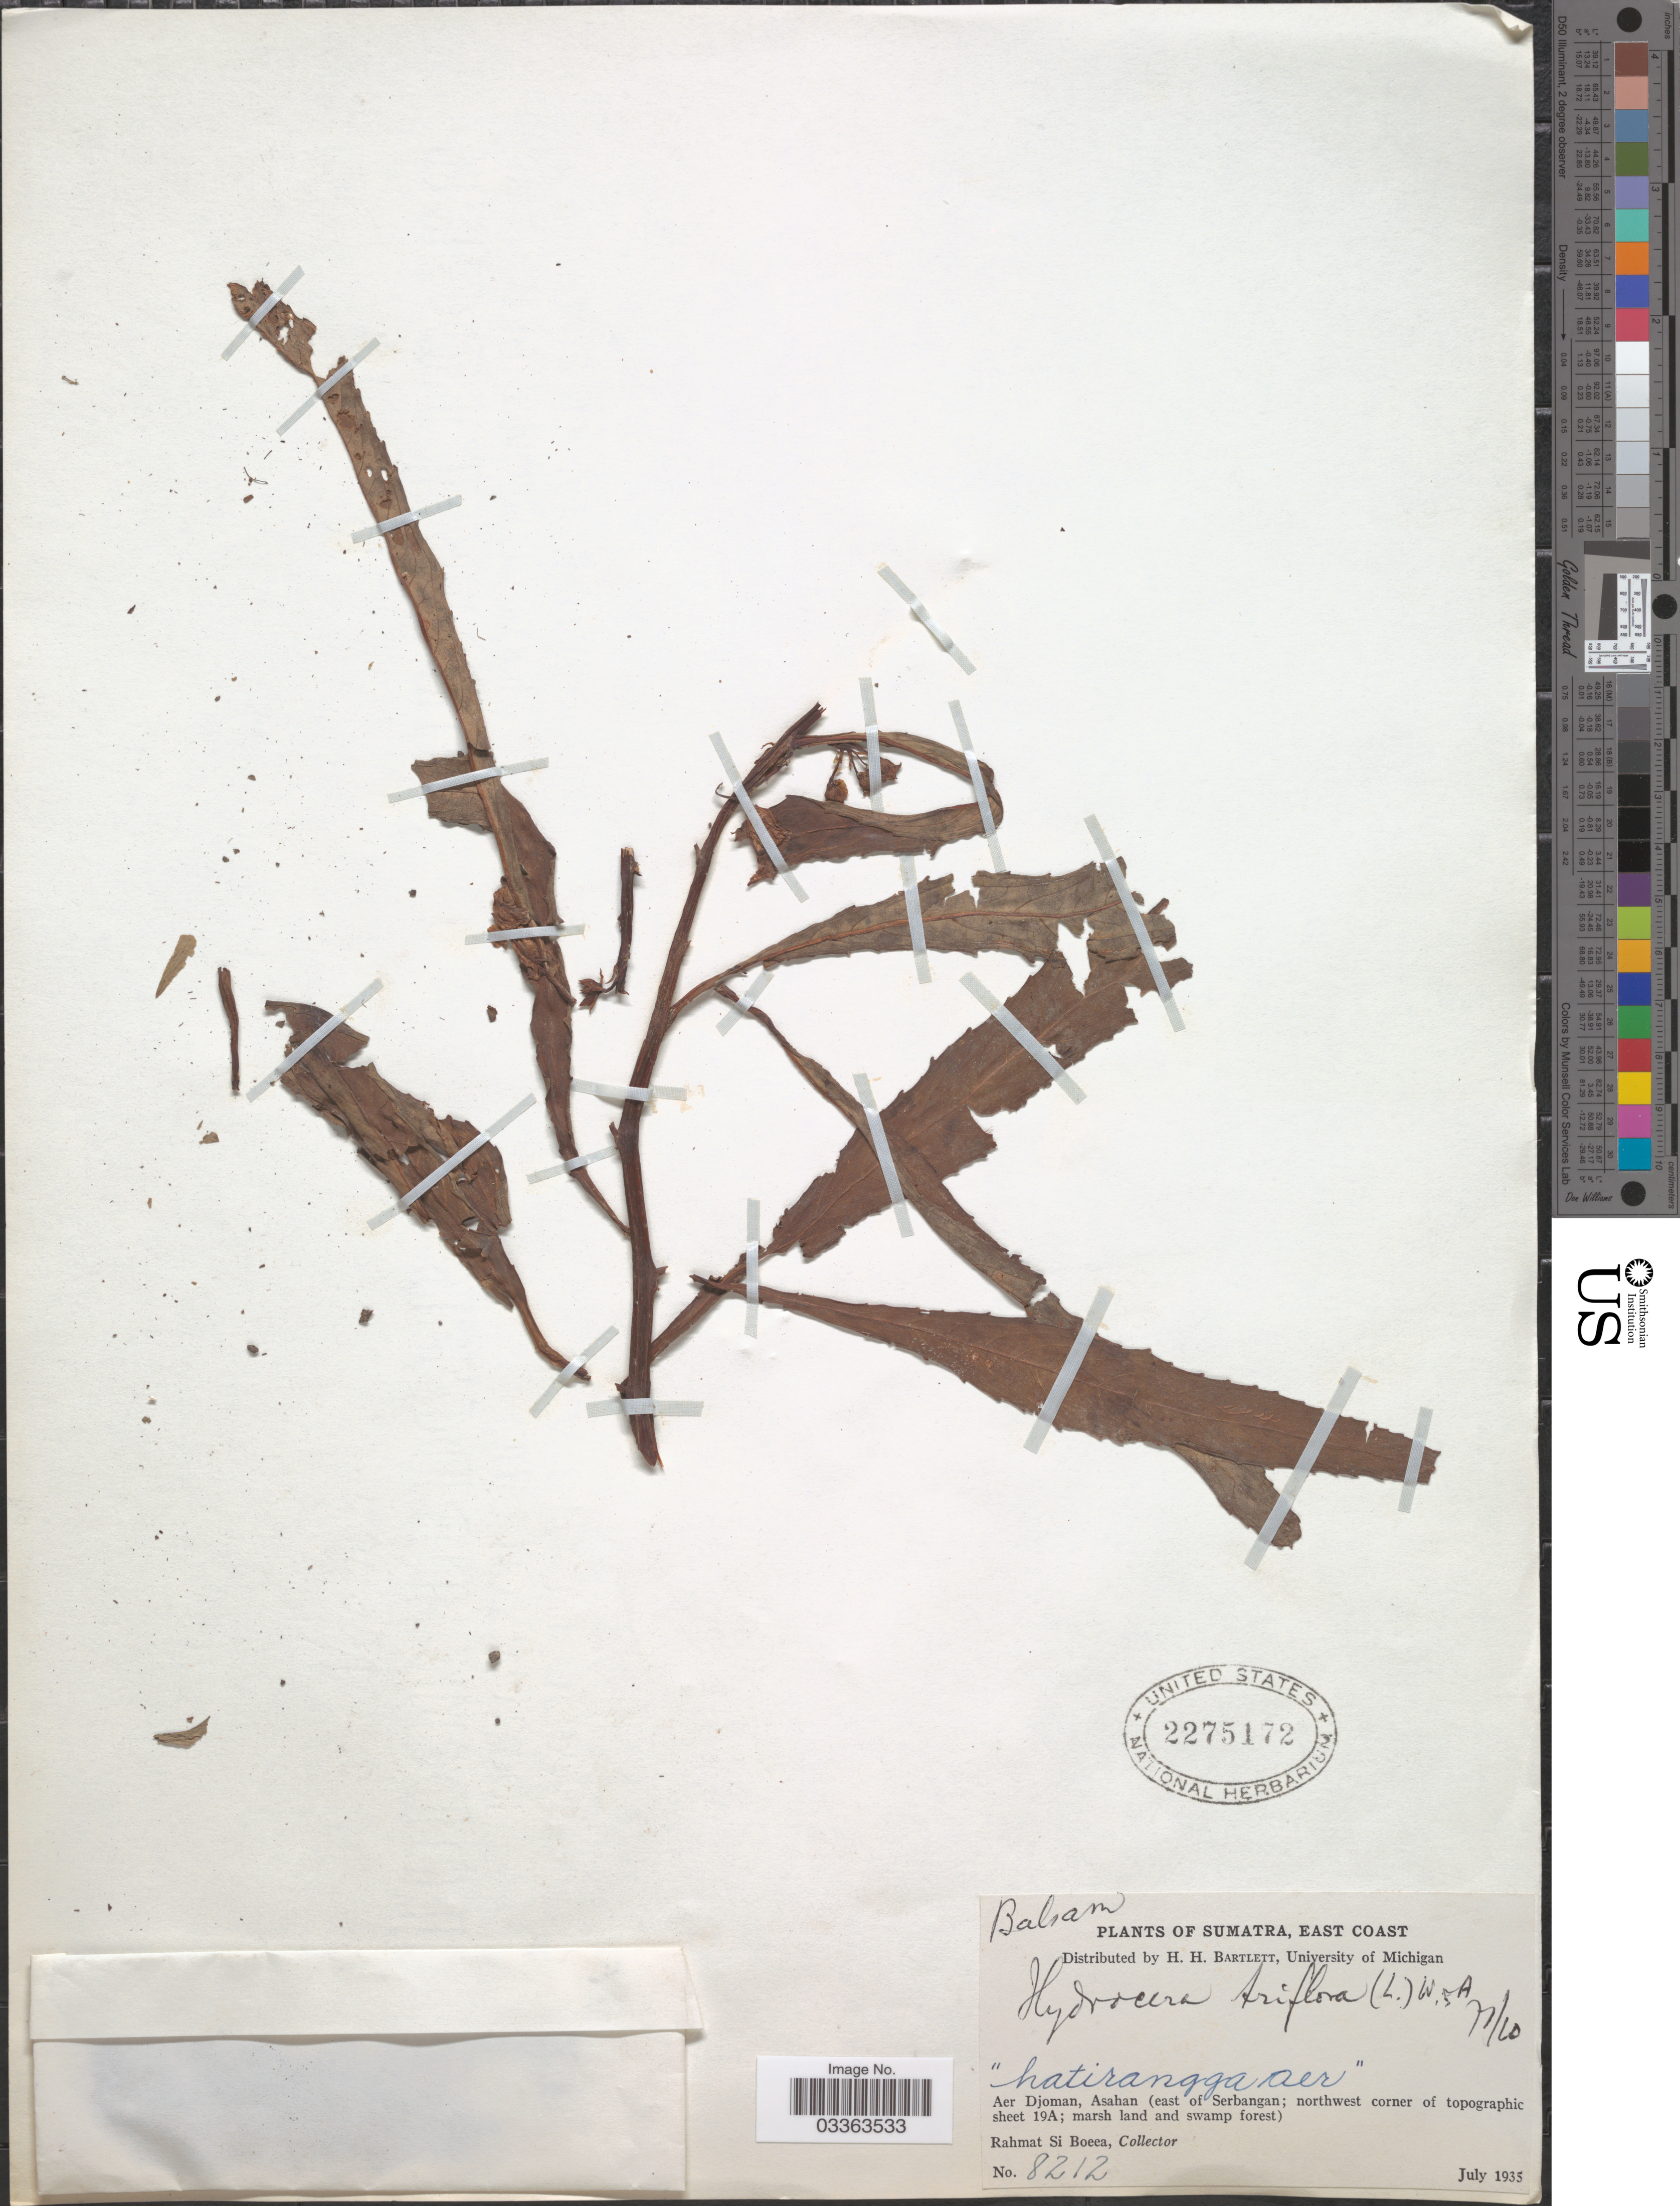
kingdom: Plantae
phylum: Tracheophyta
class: Magnoliopsida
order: Ericales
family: Balsaminaceae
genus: Hydrocera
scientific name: Hydrocera triflora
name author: (L.) Wight & Arn.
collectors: Rahmat Si Boeea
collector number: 8212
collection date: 1935-07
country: Indonesia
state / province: Sumatra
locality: East Coast, Aer Djoman, Asahan (east of Serbangan; northwest corner of topographic sheet 19A; marsh land and swamp forest).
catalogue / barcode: US 2275172